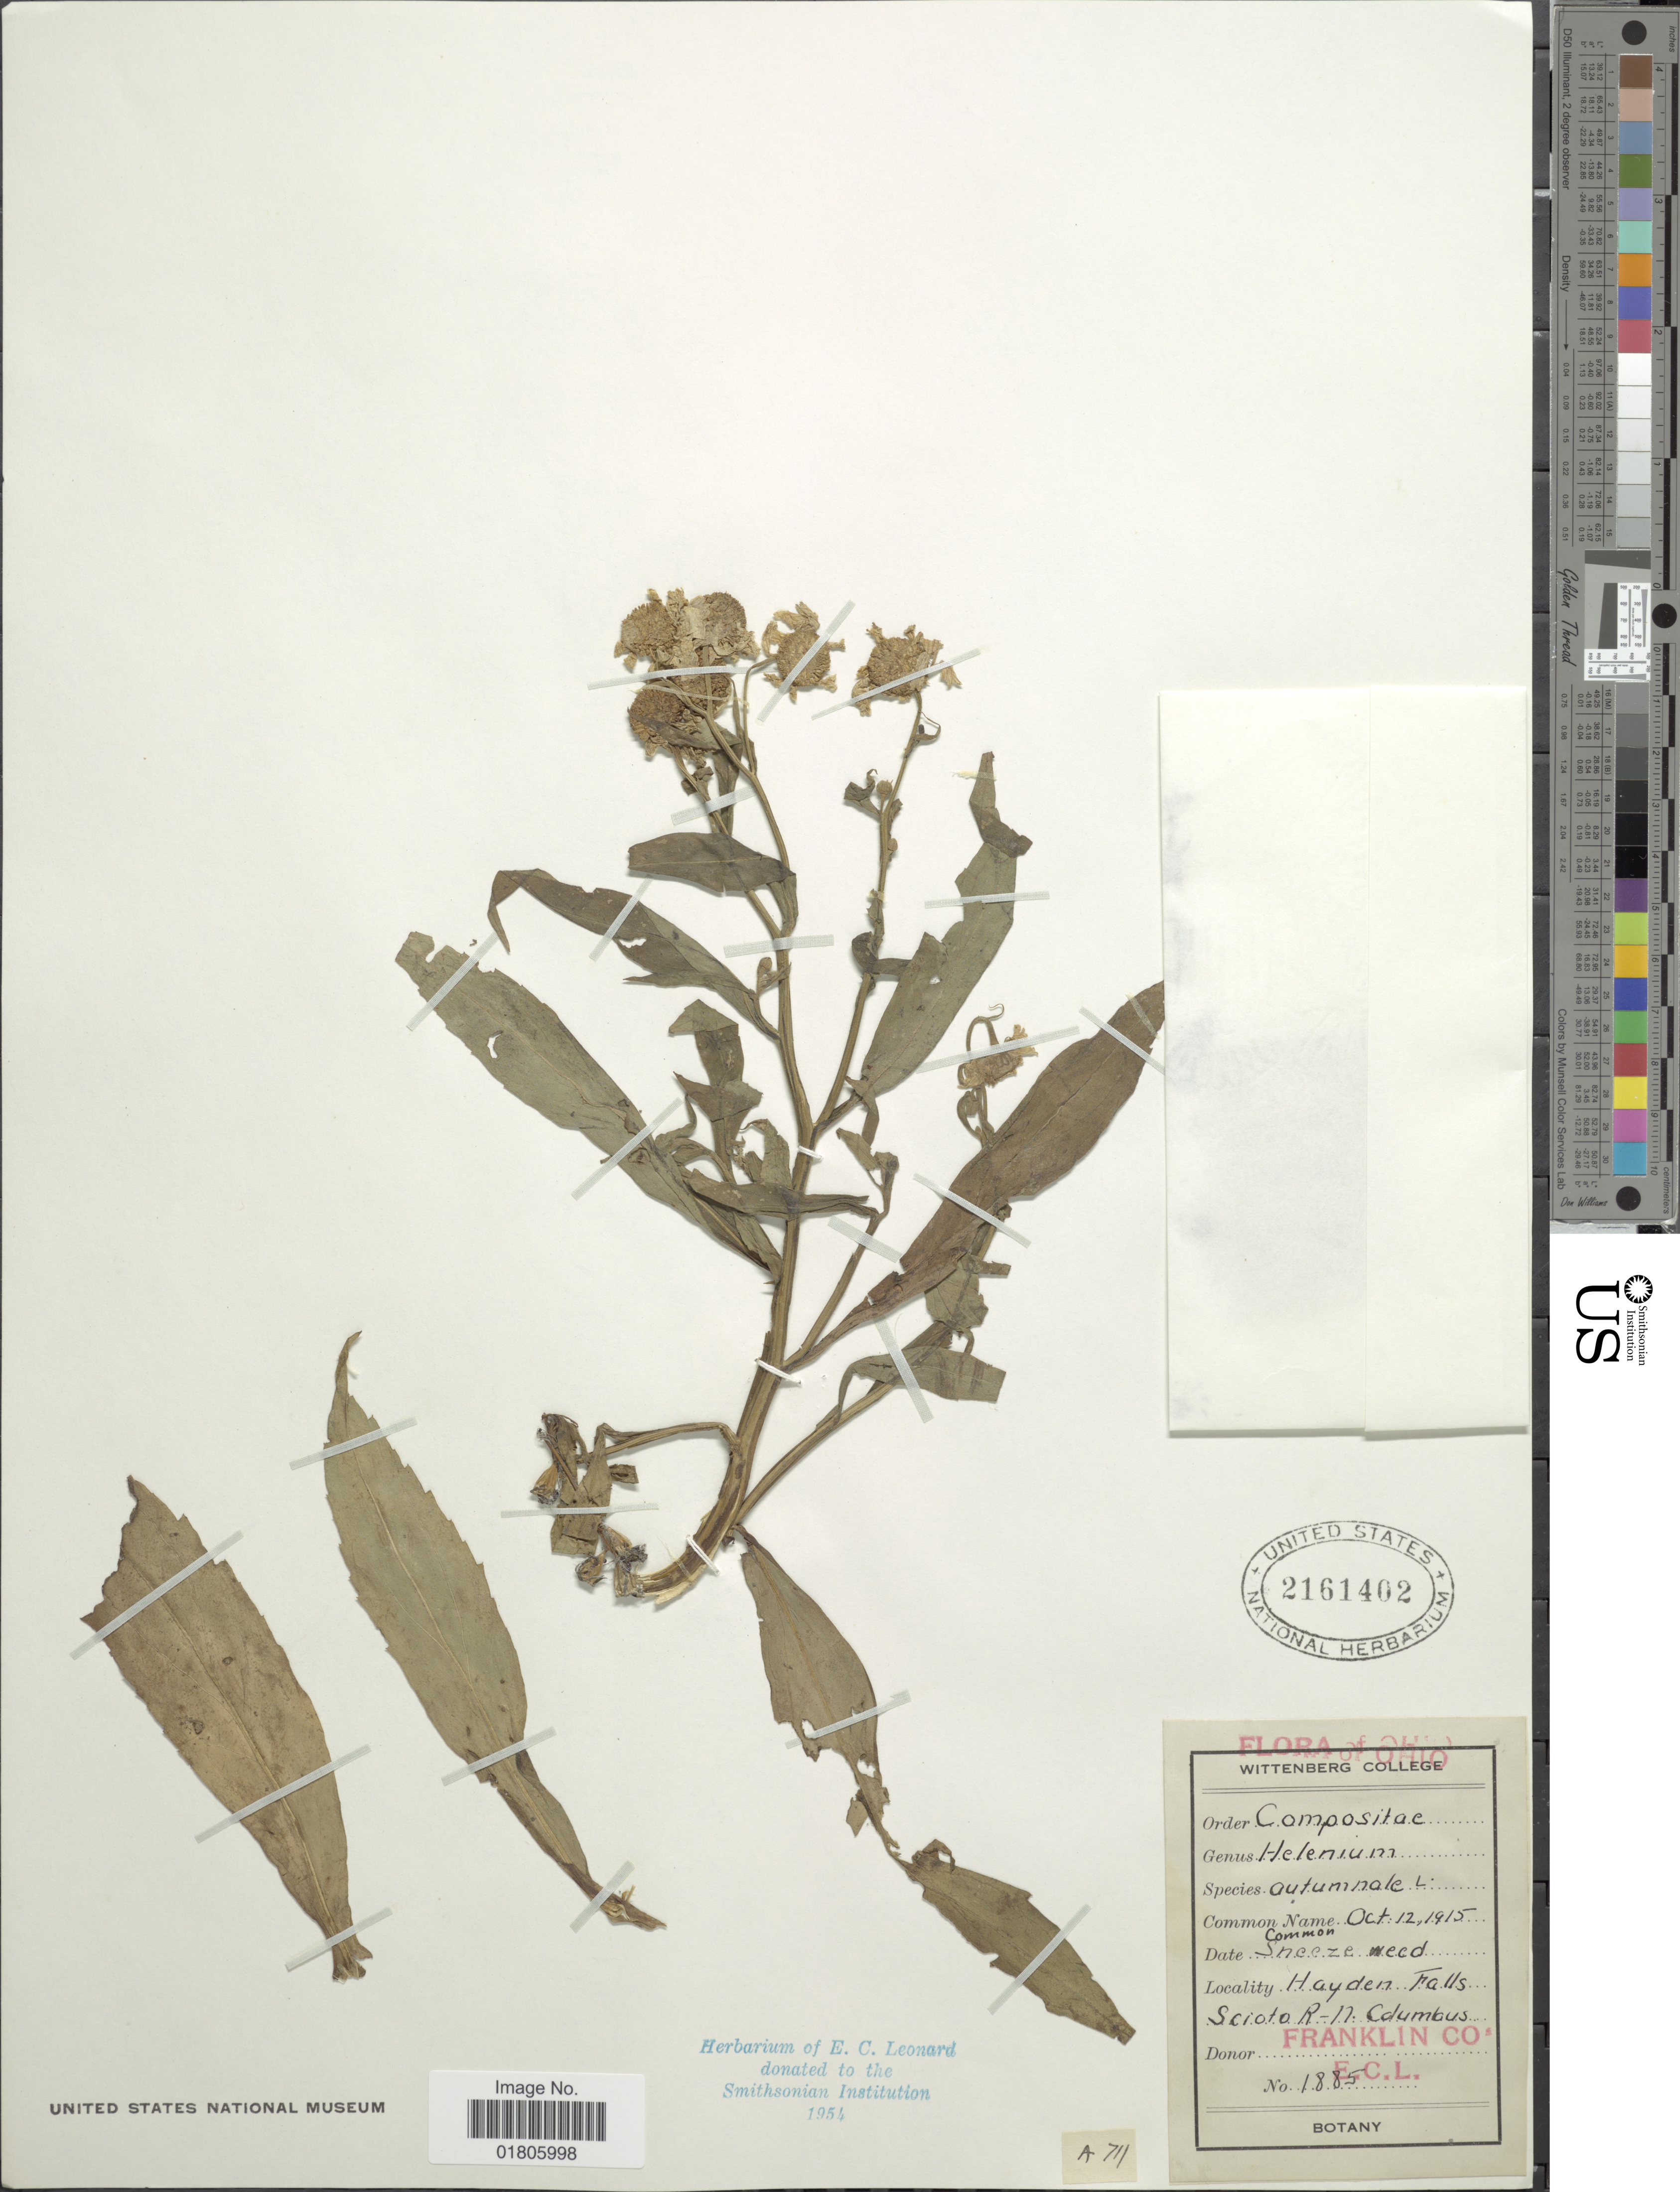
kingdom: Plantae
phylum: Tracheophyta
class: Magnoliopsida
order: Asterales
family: Asteraceae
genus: Helenium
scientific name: Helenium autumnale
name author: L.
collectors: E. C. Leonard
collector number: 1885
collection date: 1915-10-12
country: United States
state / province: Ohio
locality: Hayden Falls Scioto R-N Columbus Franklin Co.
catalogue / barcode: US 2161402